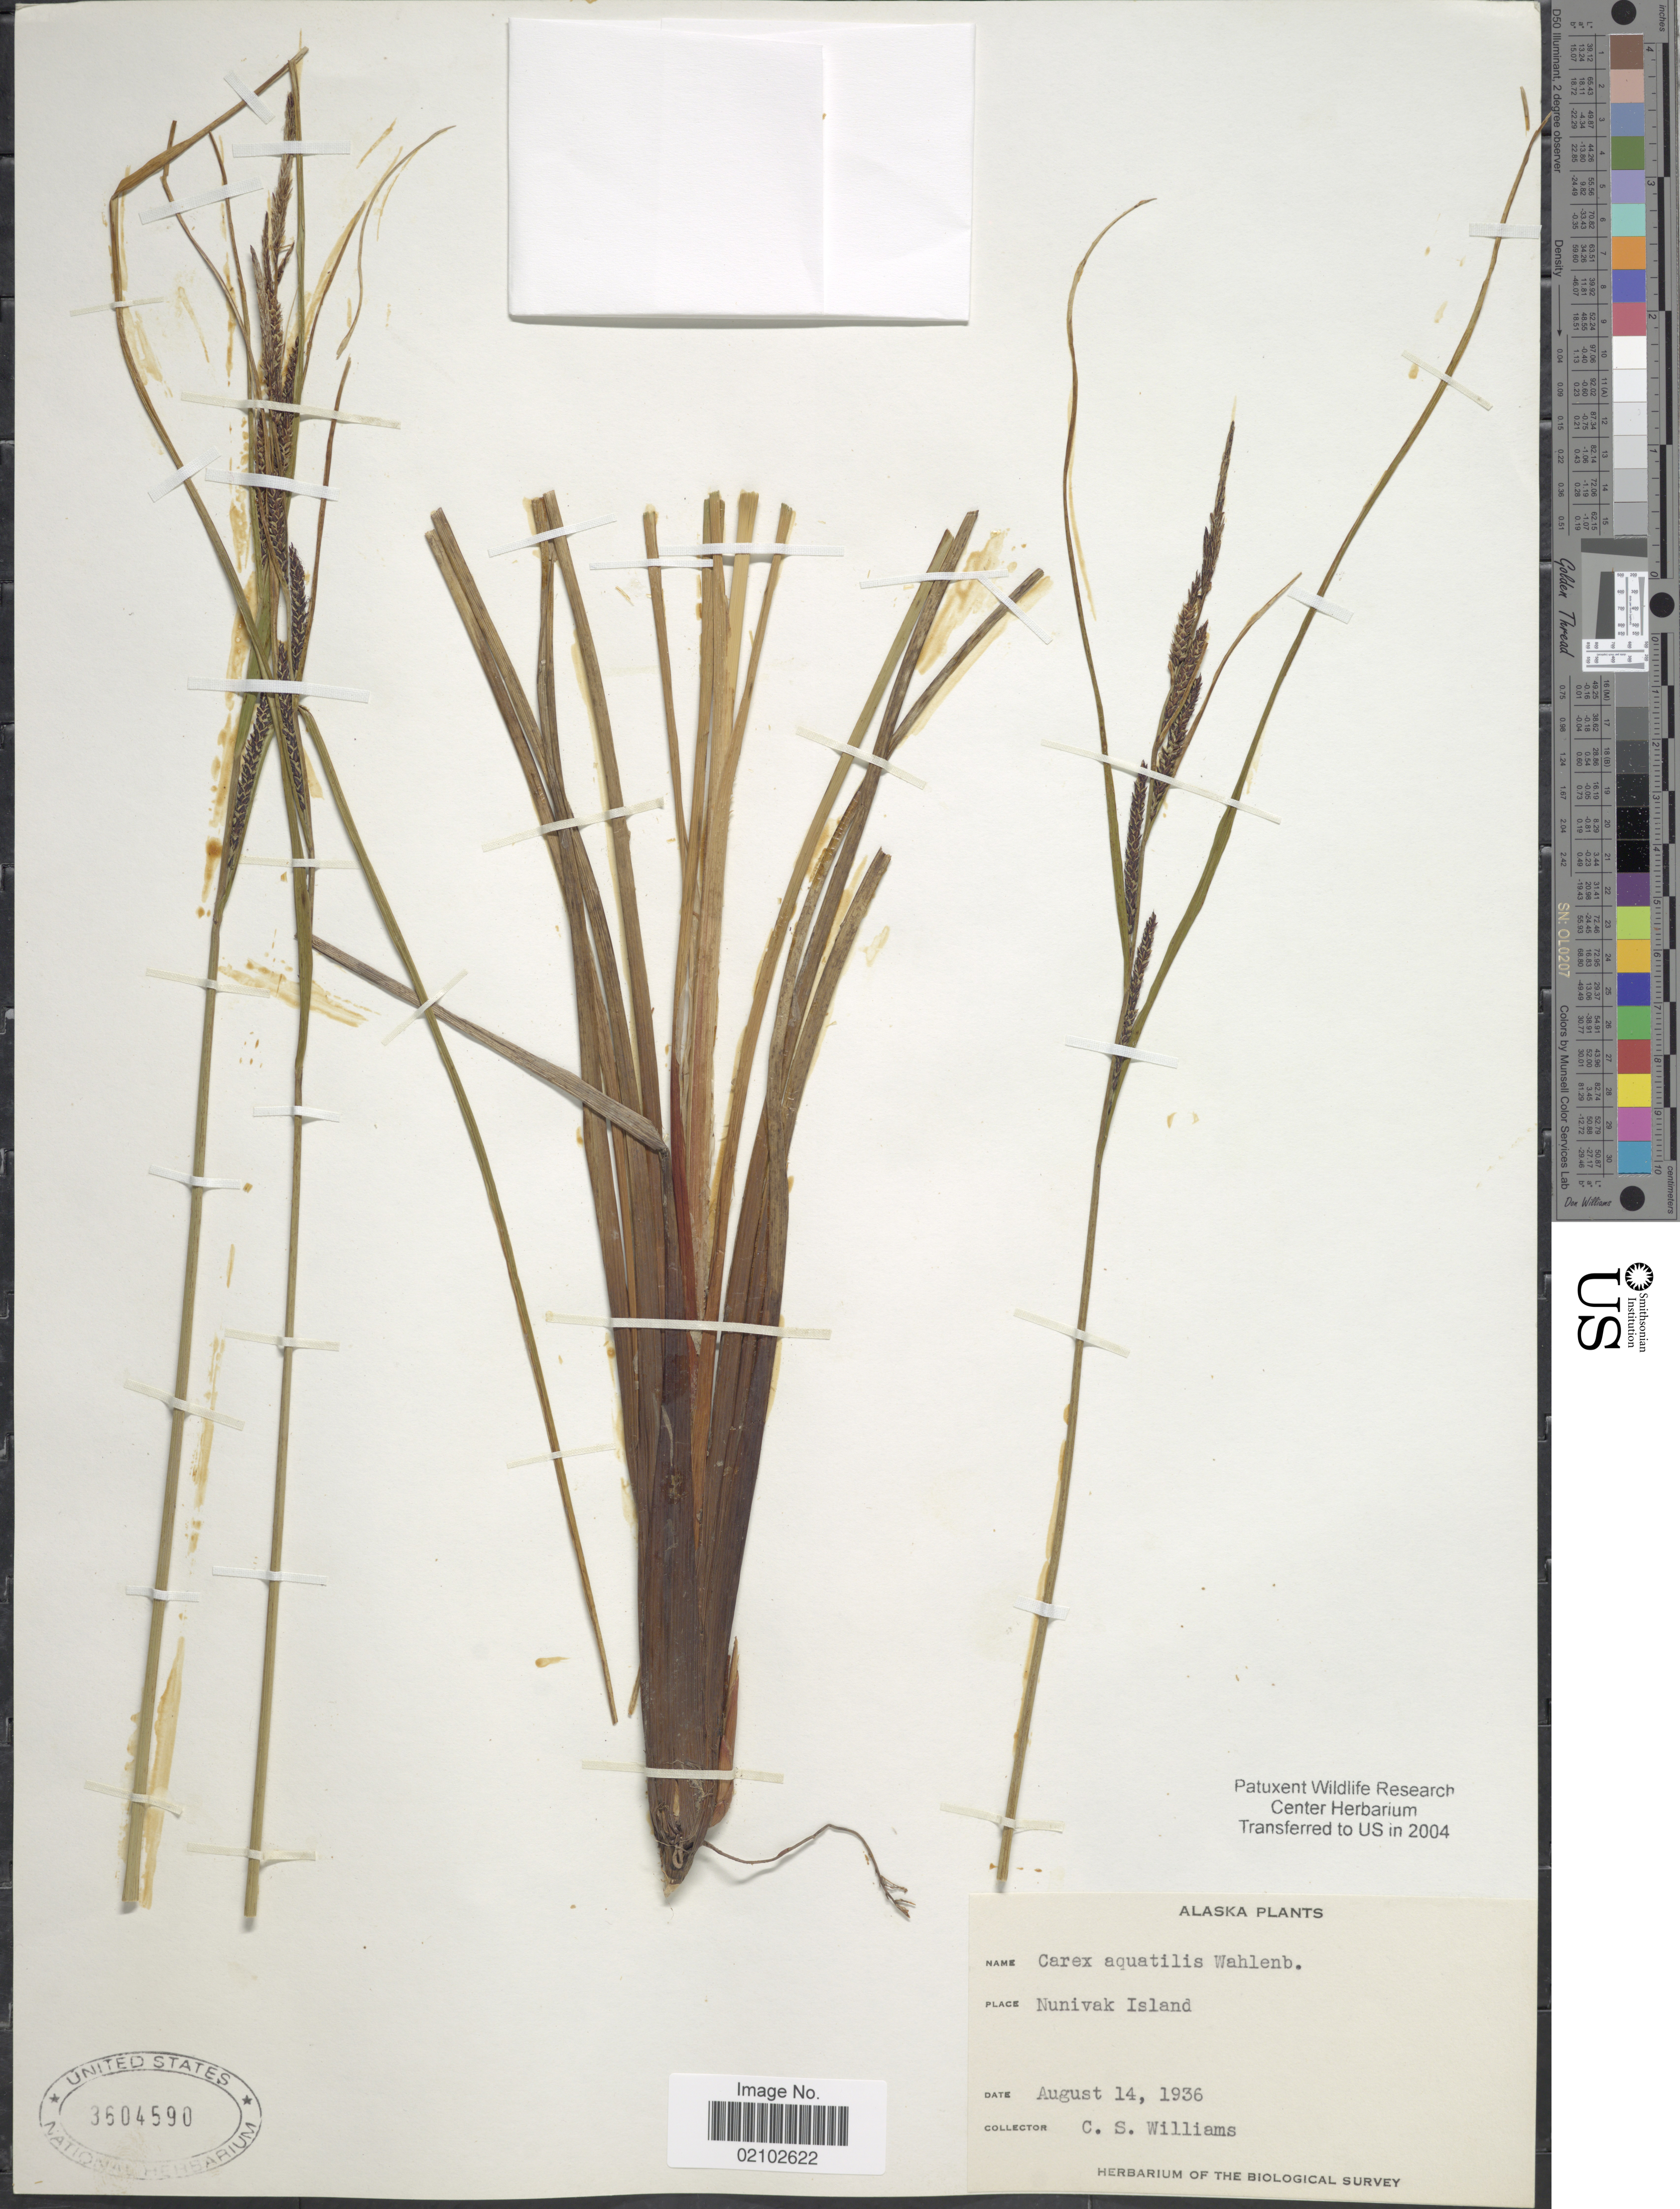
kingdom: Plantae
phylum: Tracheophyta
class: Liliopsida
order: Poales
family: Cyperaceae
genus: Carex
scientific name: Carex aquatilis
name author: Wahlenb.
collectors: C. Williams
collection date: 1936-08-14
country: United States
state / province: Alaska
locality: Nunivak Island.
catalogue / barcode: US 3604590